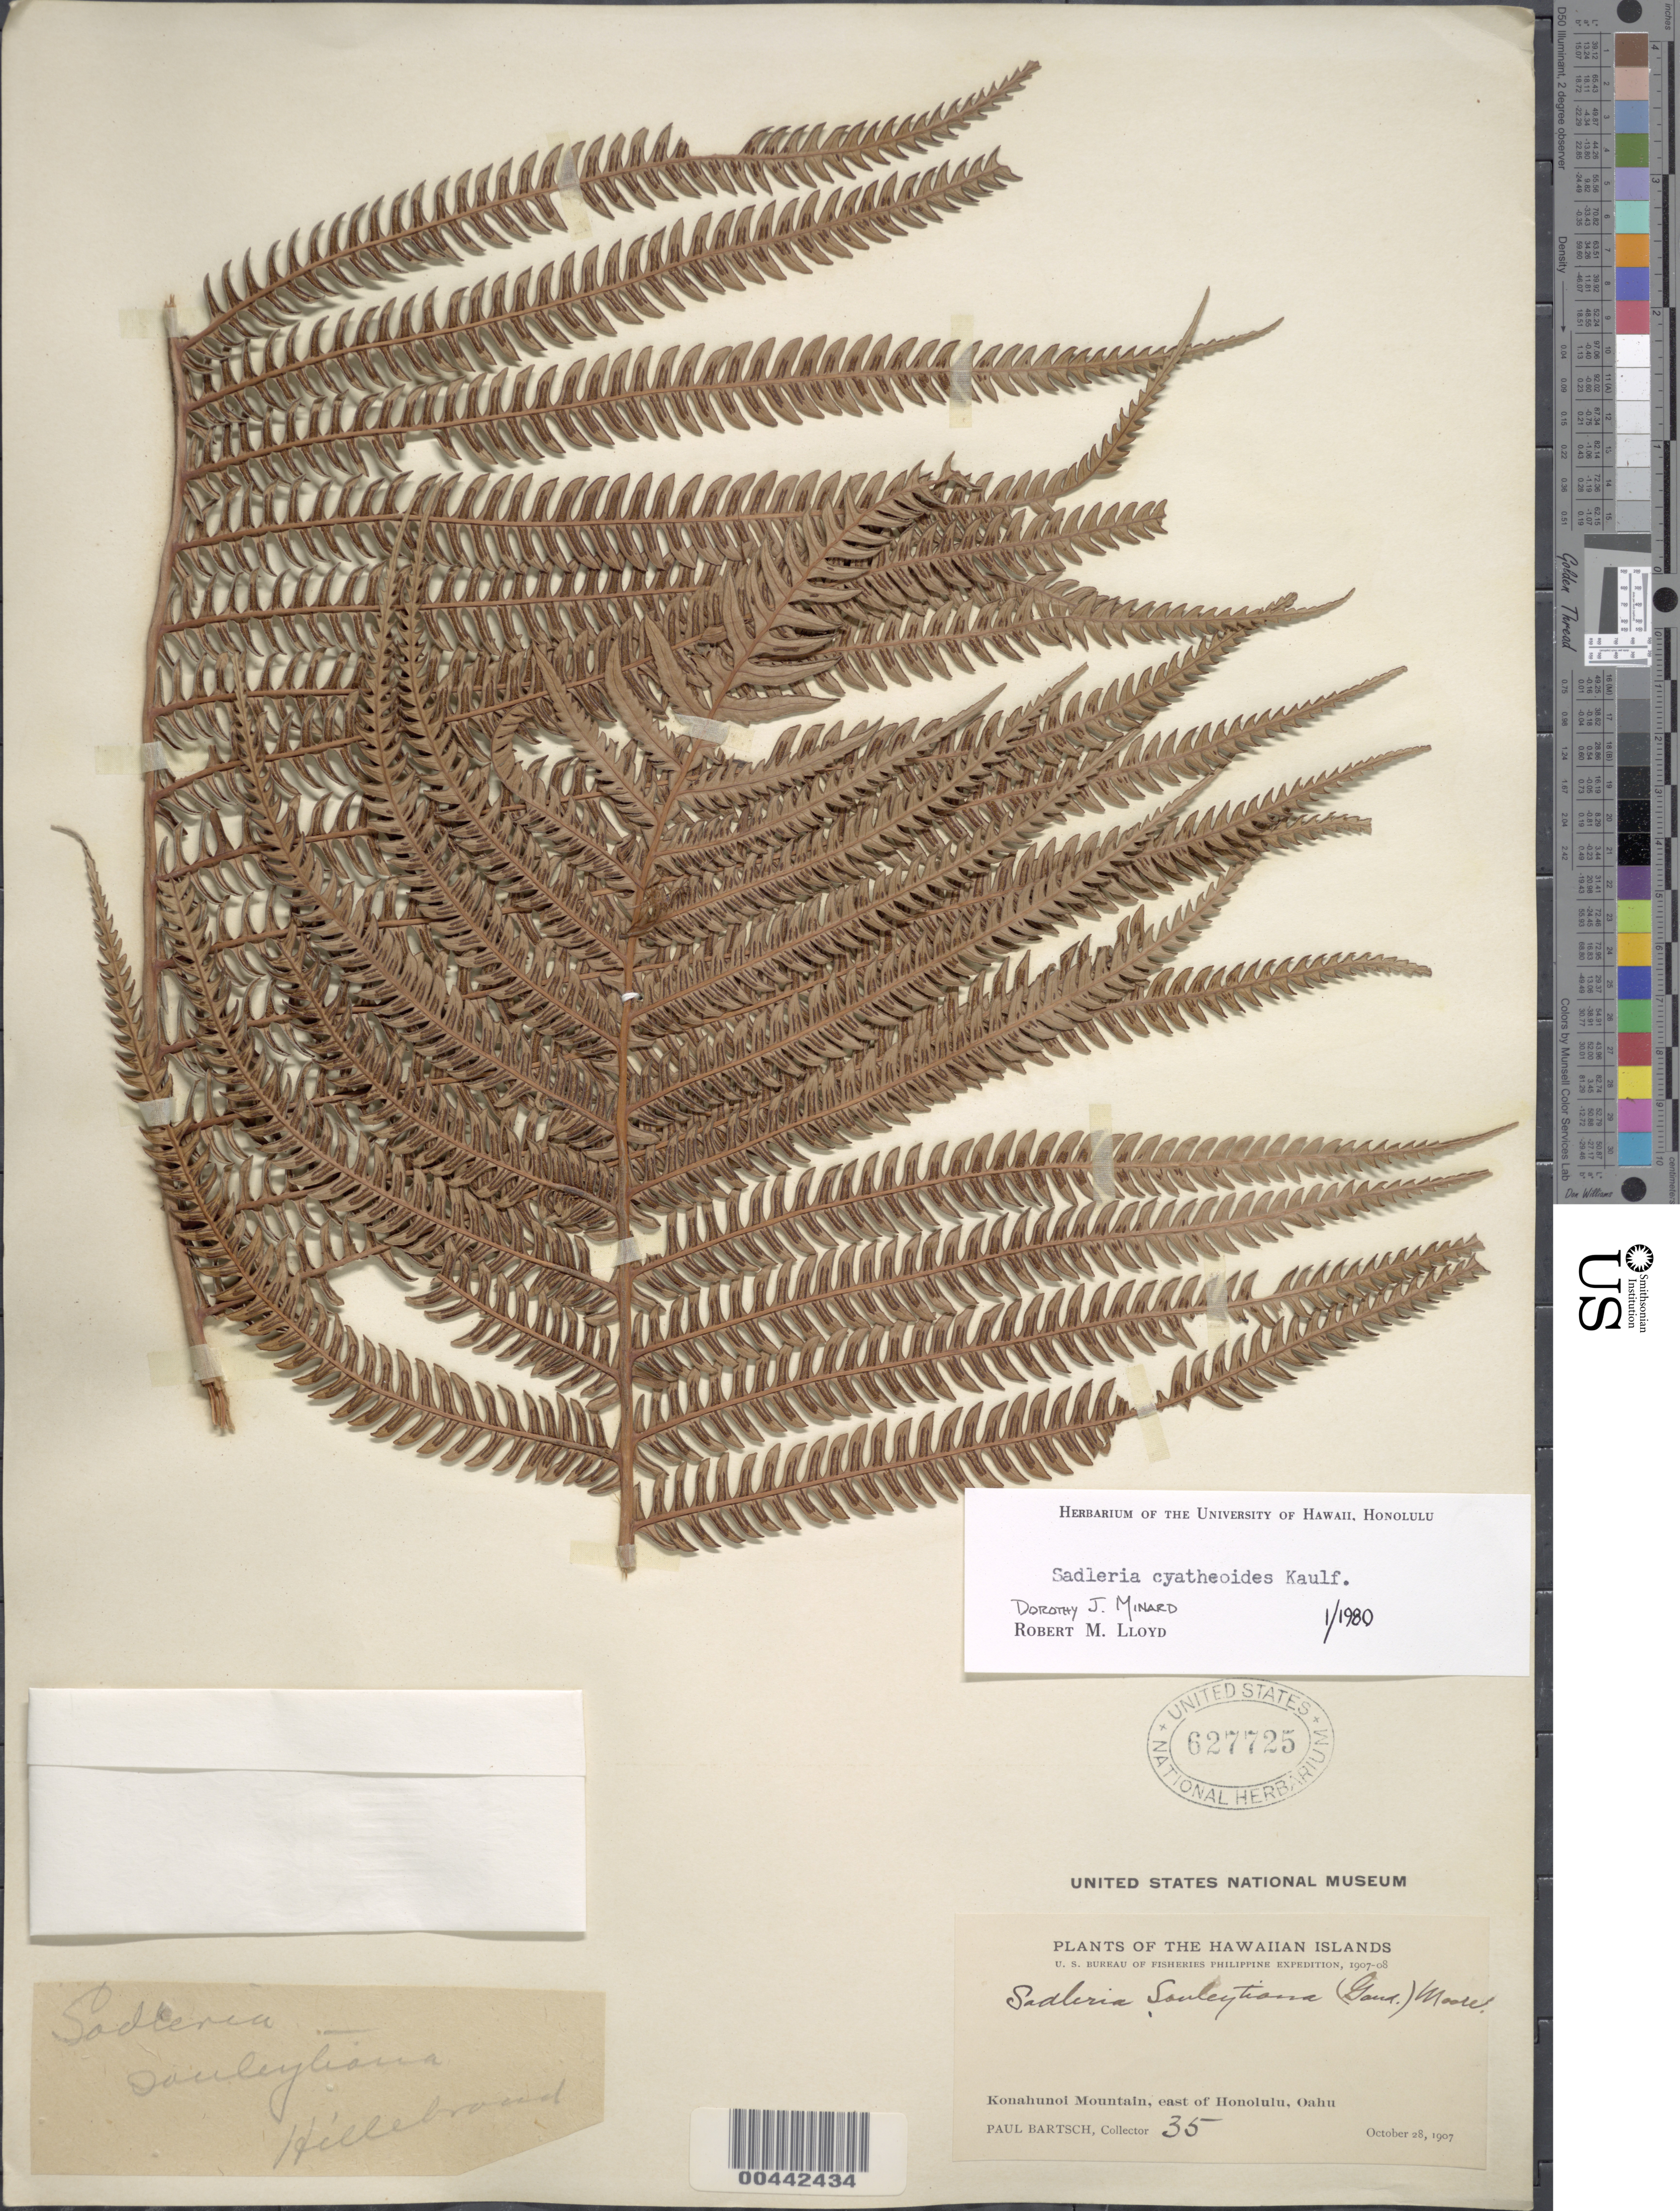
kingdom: Plantae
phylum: Tracheophyta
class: Polypodiopsida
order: Polypodiales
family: Blechnaceae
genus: Sadleria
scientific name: Sadleria cyatheoides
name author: Kaulf.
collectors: P. Bartsch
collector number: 35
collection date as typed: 28 Oct 1907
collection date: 1907-10-28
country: United States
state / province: Hawaii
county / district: Honolulu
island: Oahu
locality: Konahunoi Mt., E of Honolulu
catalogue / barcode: US 627725